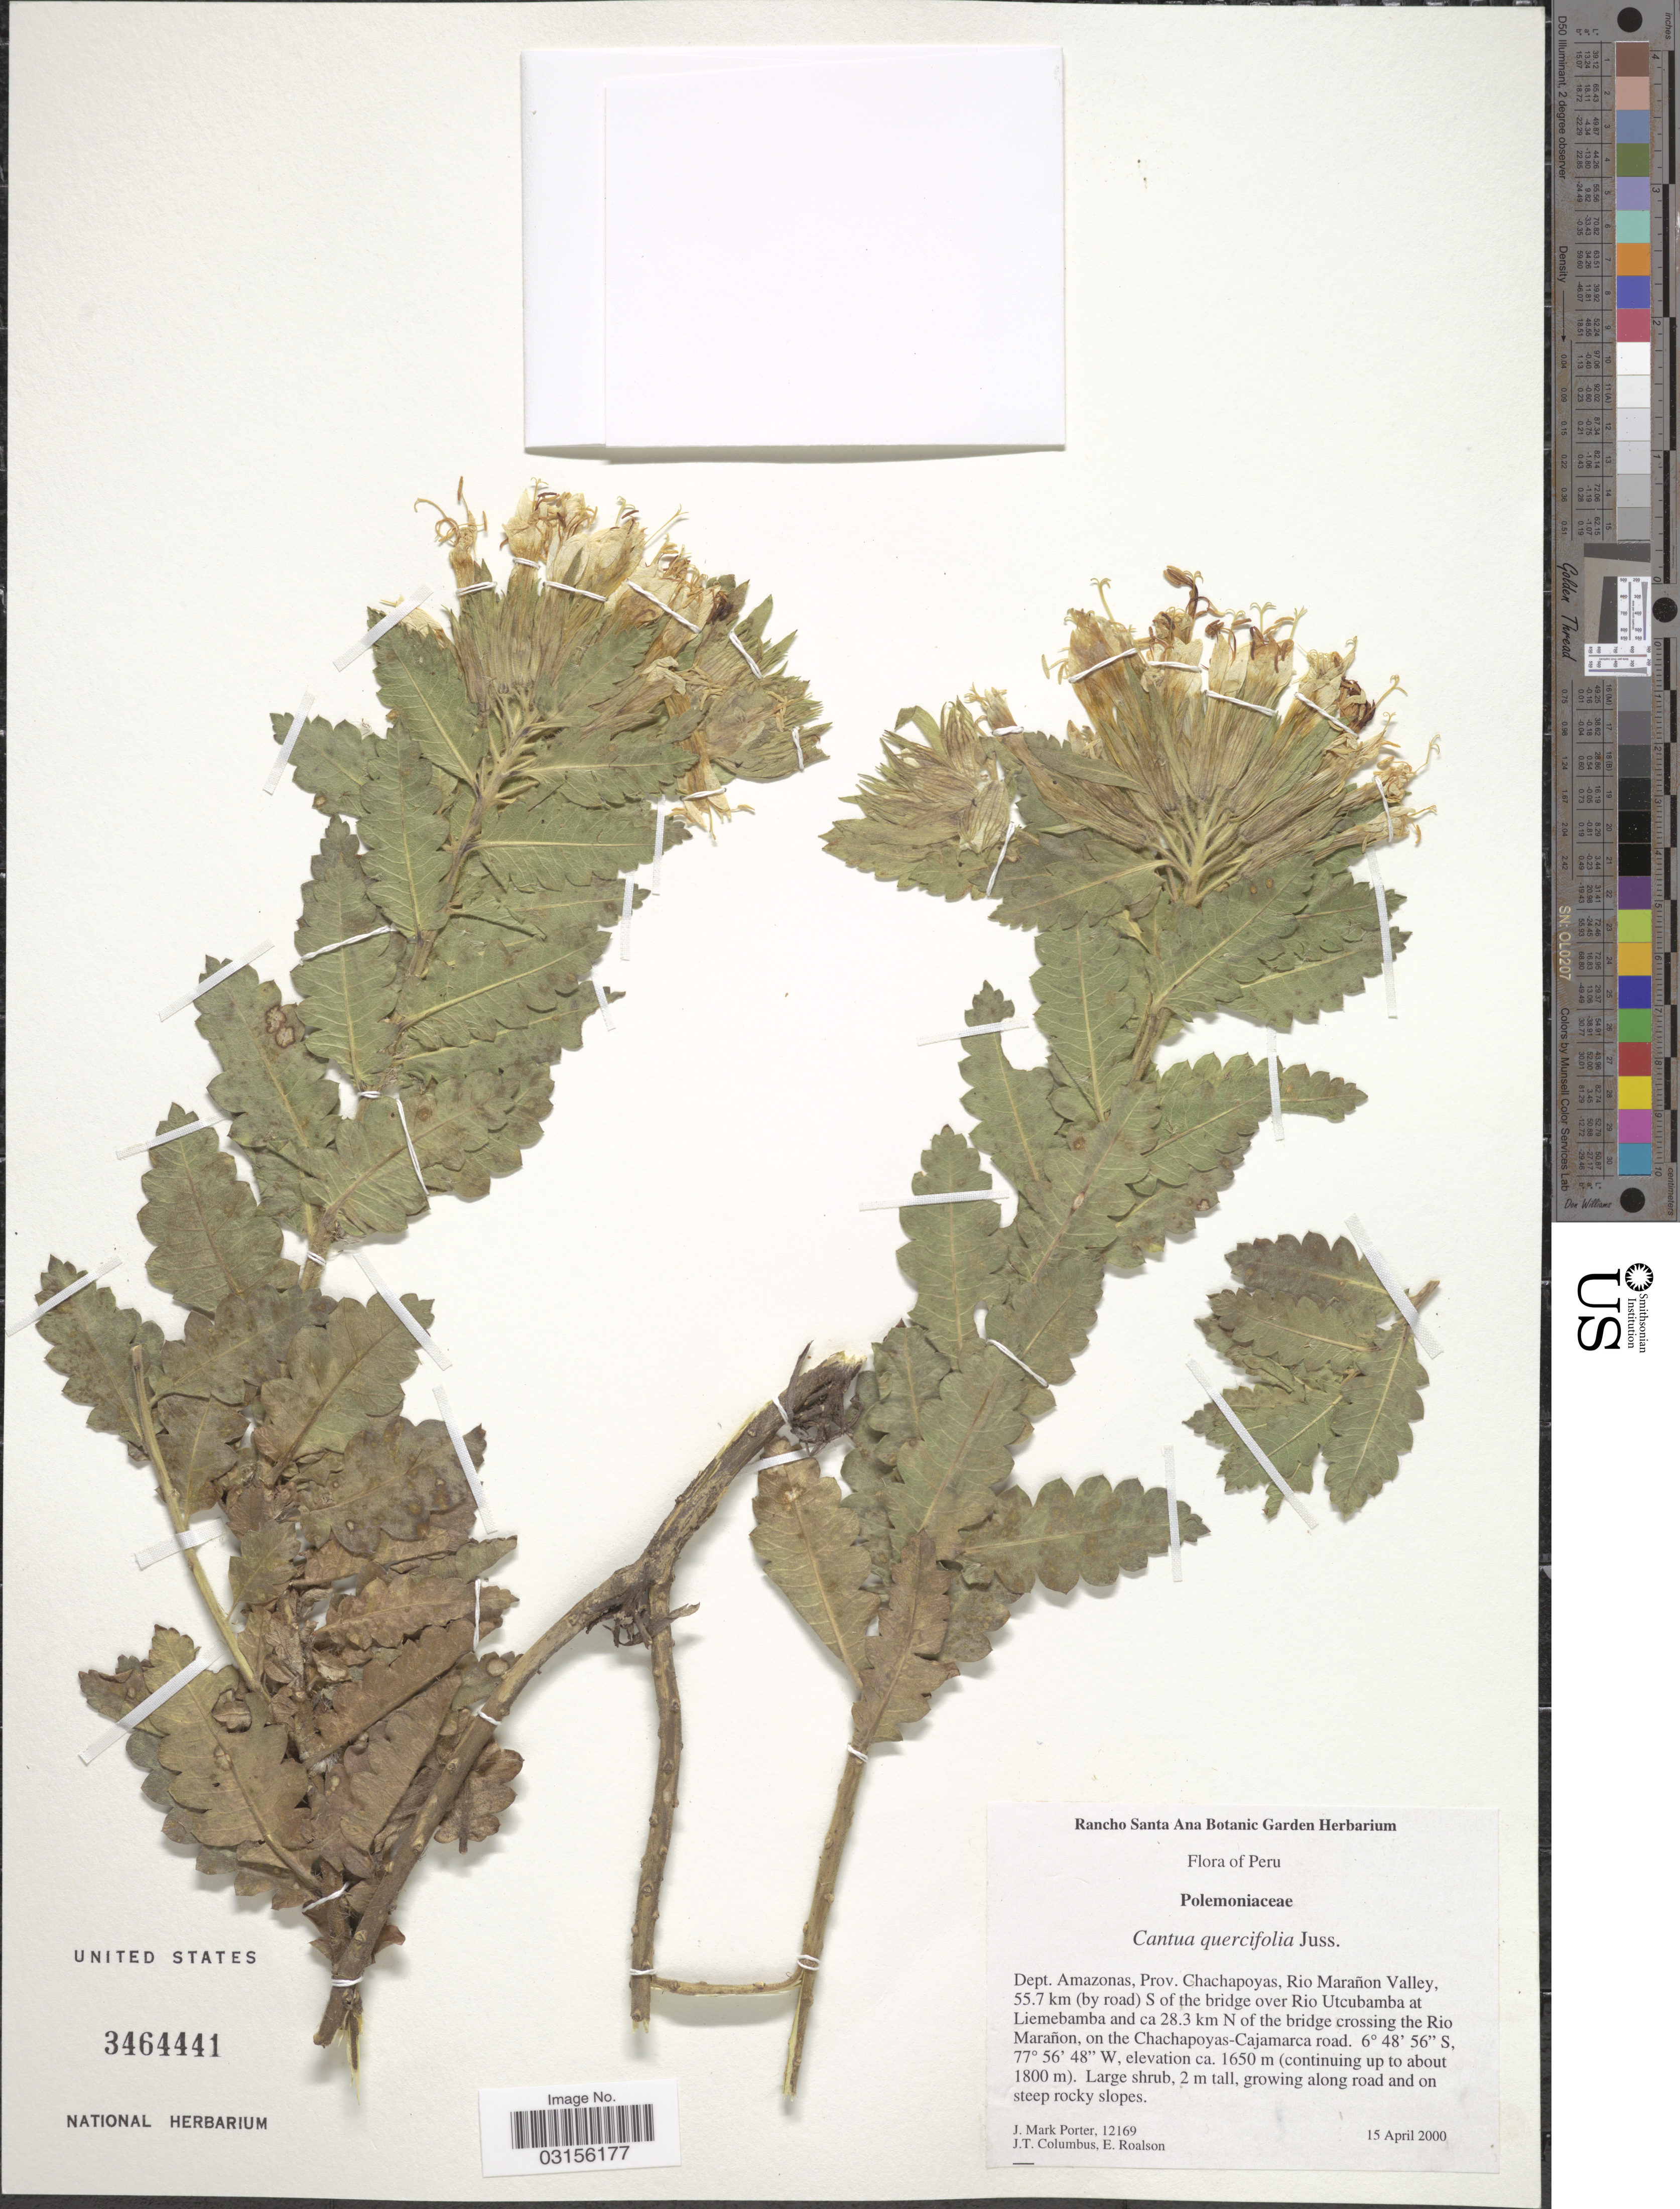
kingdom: Plantae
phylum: Tracheophyta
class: Magnoliopsida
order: Ericales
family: Polemoniaceae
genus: Cantua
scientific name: Cantua quercifolia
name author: Juss.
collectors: J. M. Porter, J. T. Columbus & E. H. Roalson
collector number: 12169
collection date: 2000-04-15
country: Peru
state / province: Amazonas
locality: Dept. Amazonas, Prov. Chachapoyas, Rio Marañon Valley, 55.7 km (by road) S of the bridge over Rio Utcubamba at Liemebamba and ca 28.3 km N of the bridge crossing the Rio Marañon, on the Chachapoyas-Cajamarca road.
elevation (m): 1650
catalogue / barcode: US 3464441